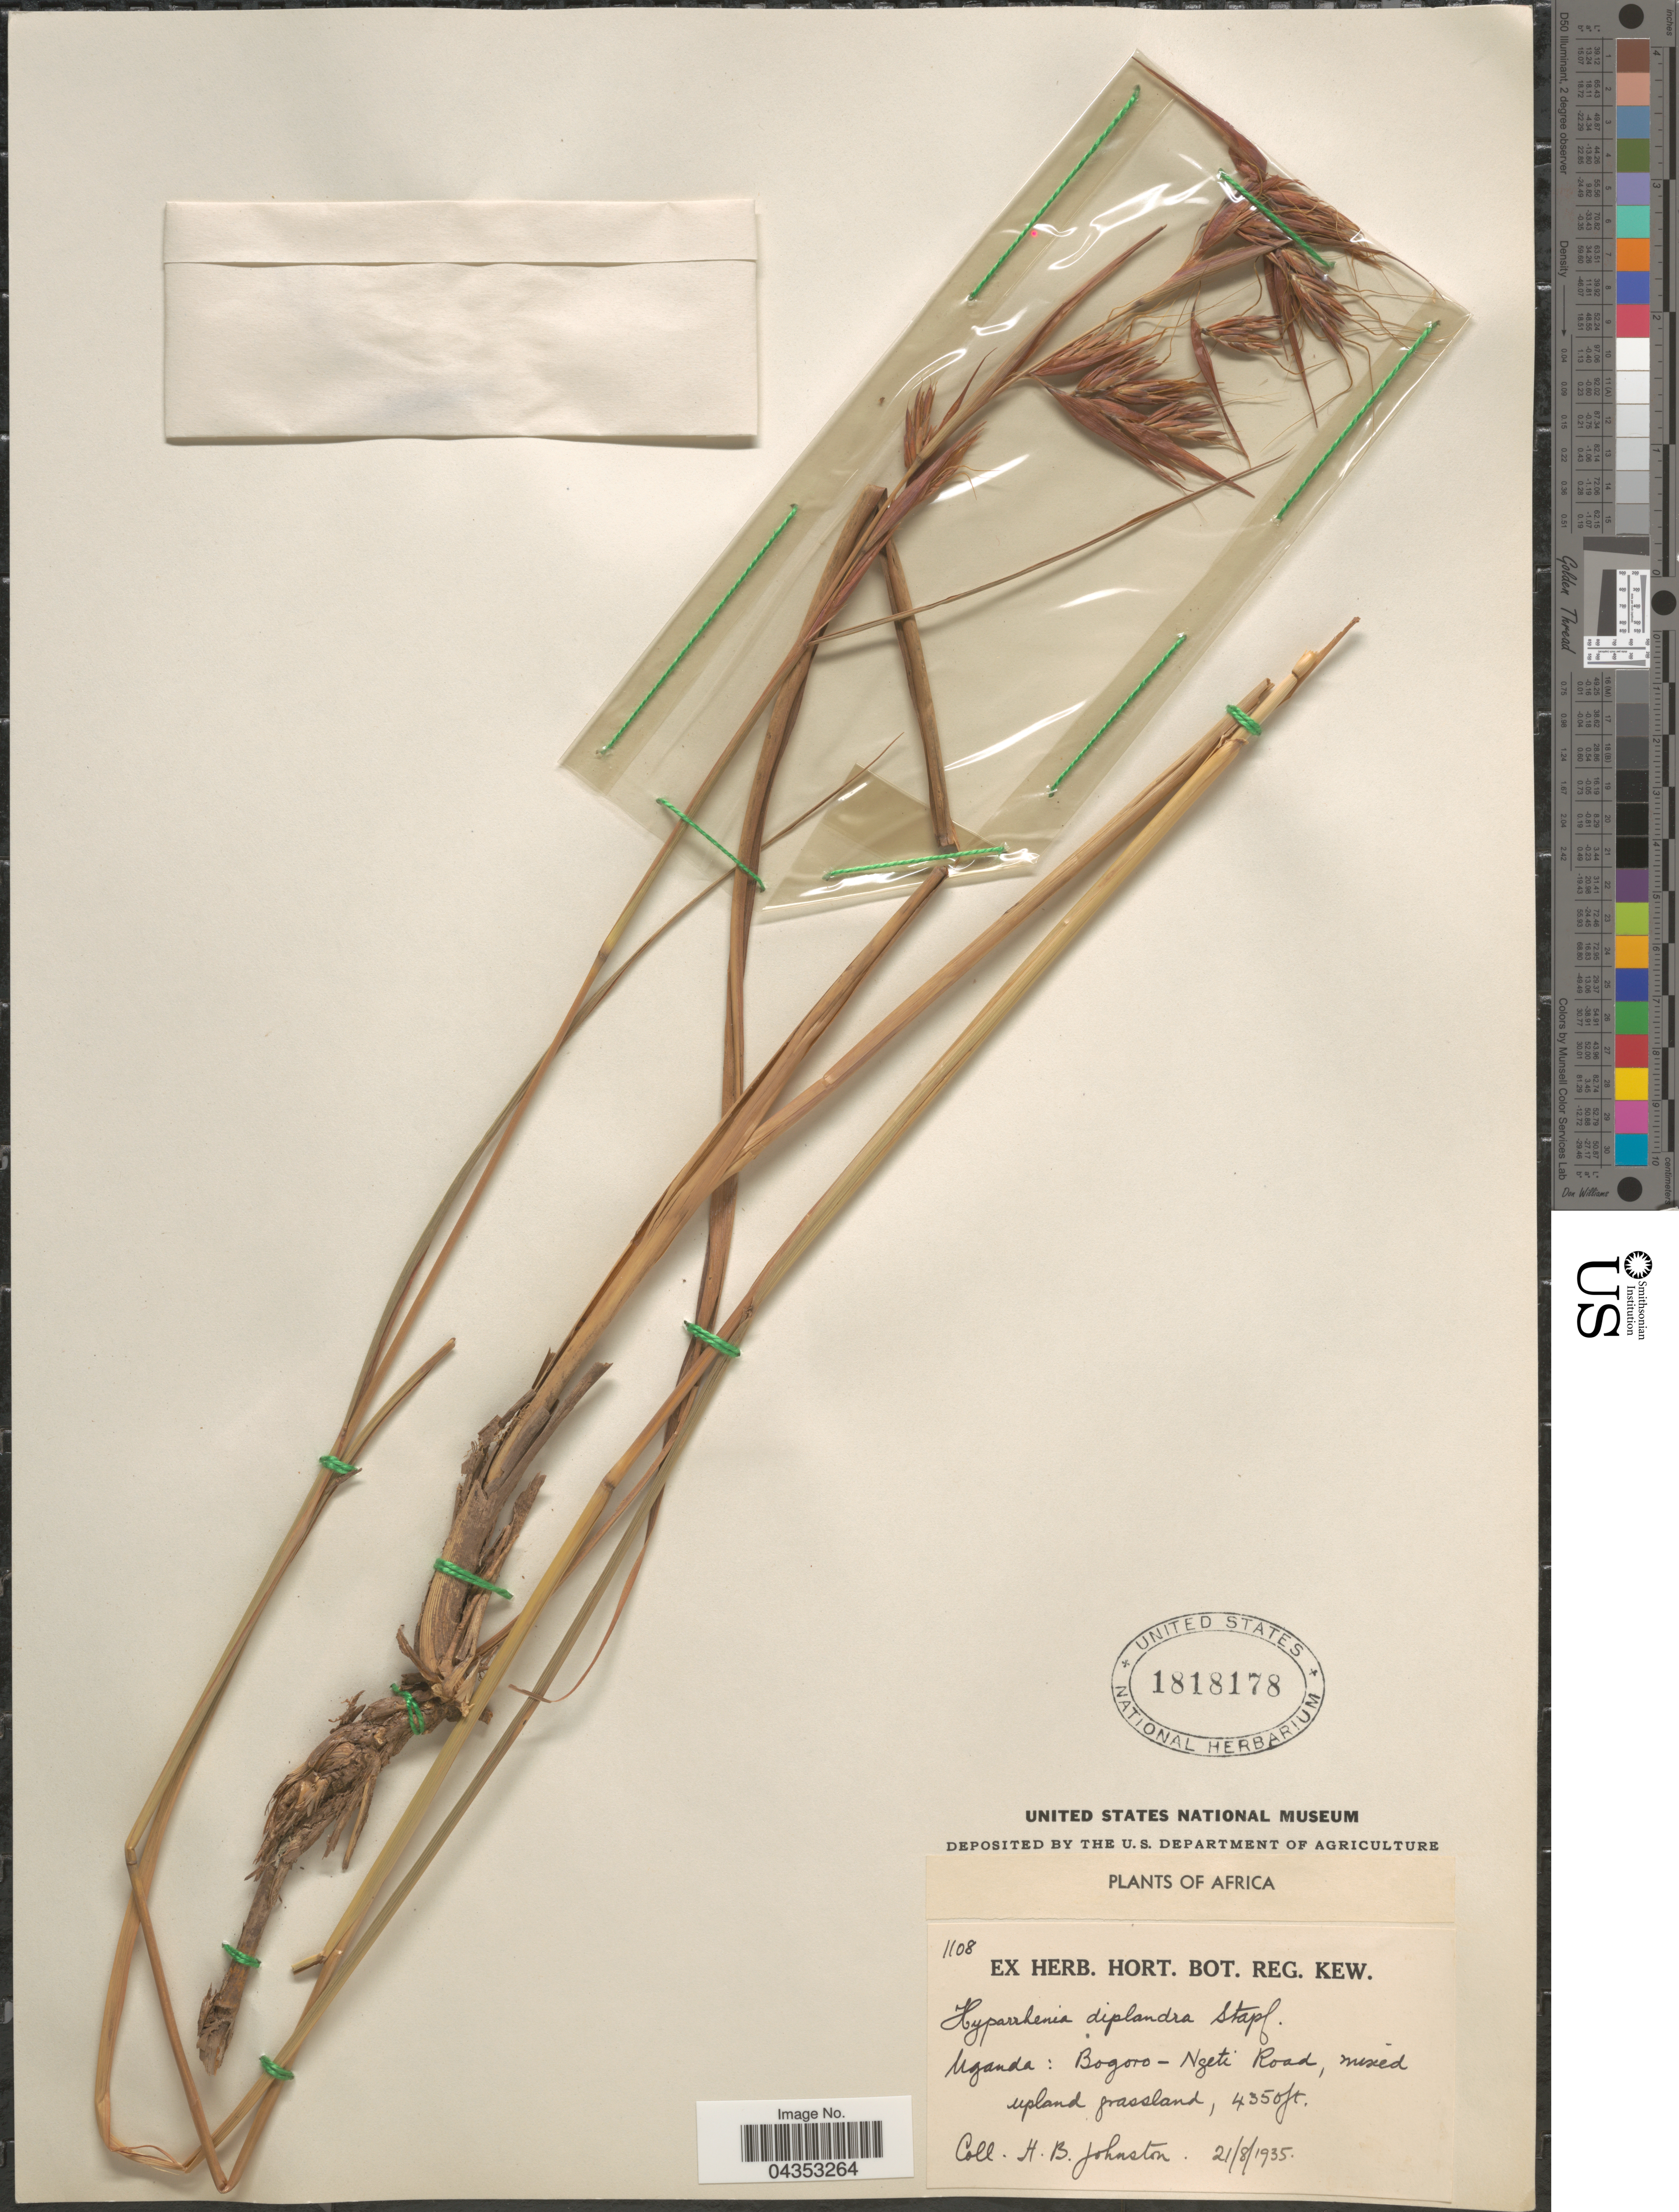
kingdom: Plantae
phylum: Tracheophyta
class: Liliopsida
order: Poales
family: Poaceae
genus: Hyparrhenia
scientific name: Hyparrhenia diplandra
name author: (Hack.) Stapf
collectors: H. B. Johnston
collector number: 1108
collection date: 1935-08-21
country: Uganda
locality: Bogoro-Ngeti Road, mixed upland grassland.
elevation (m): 1326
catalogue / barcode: US 1818178